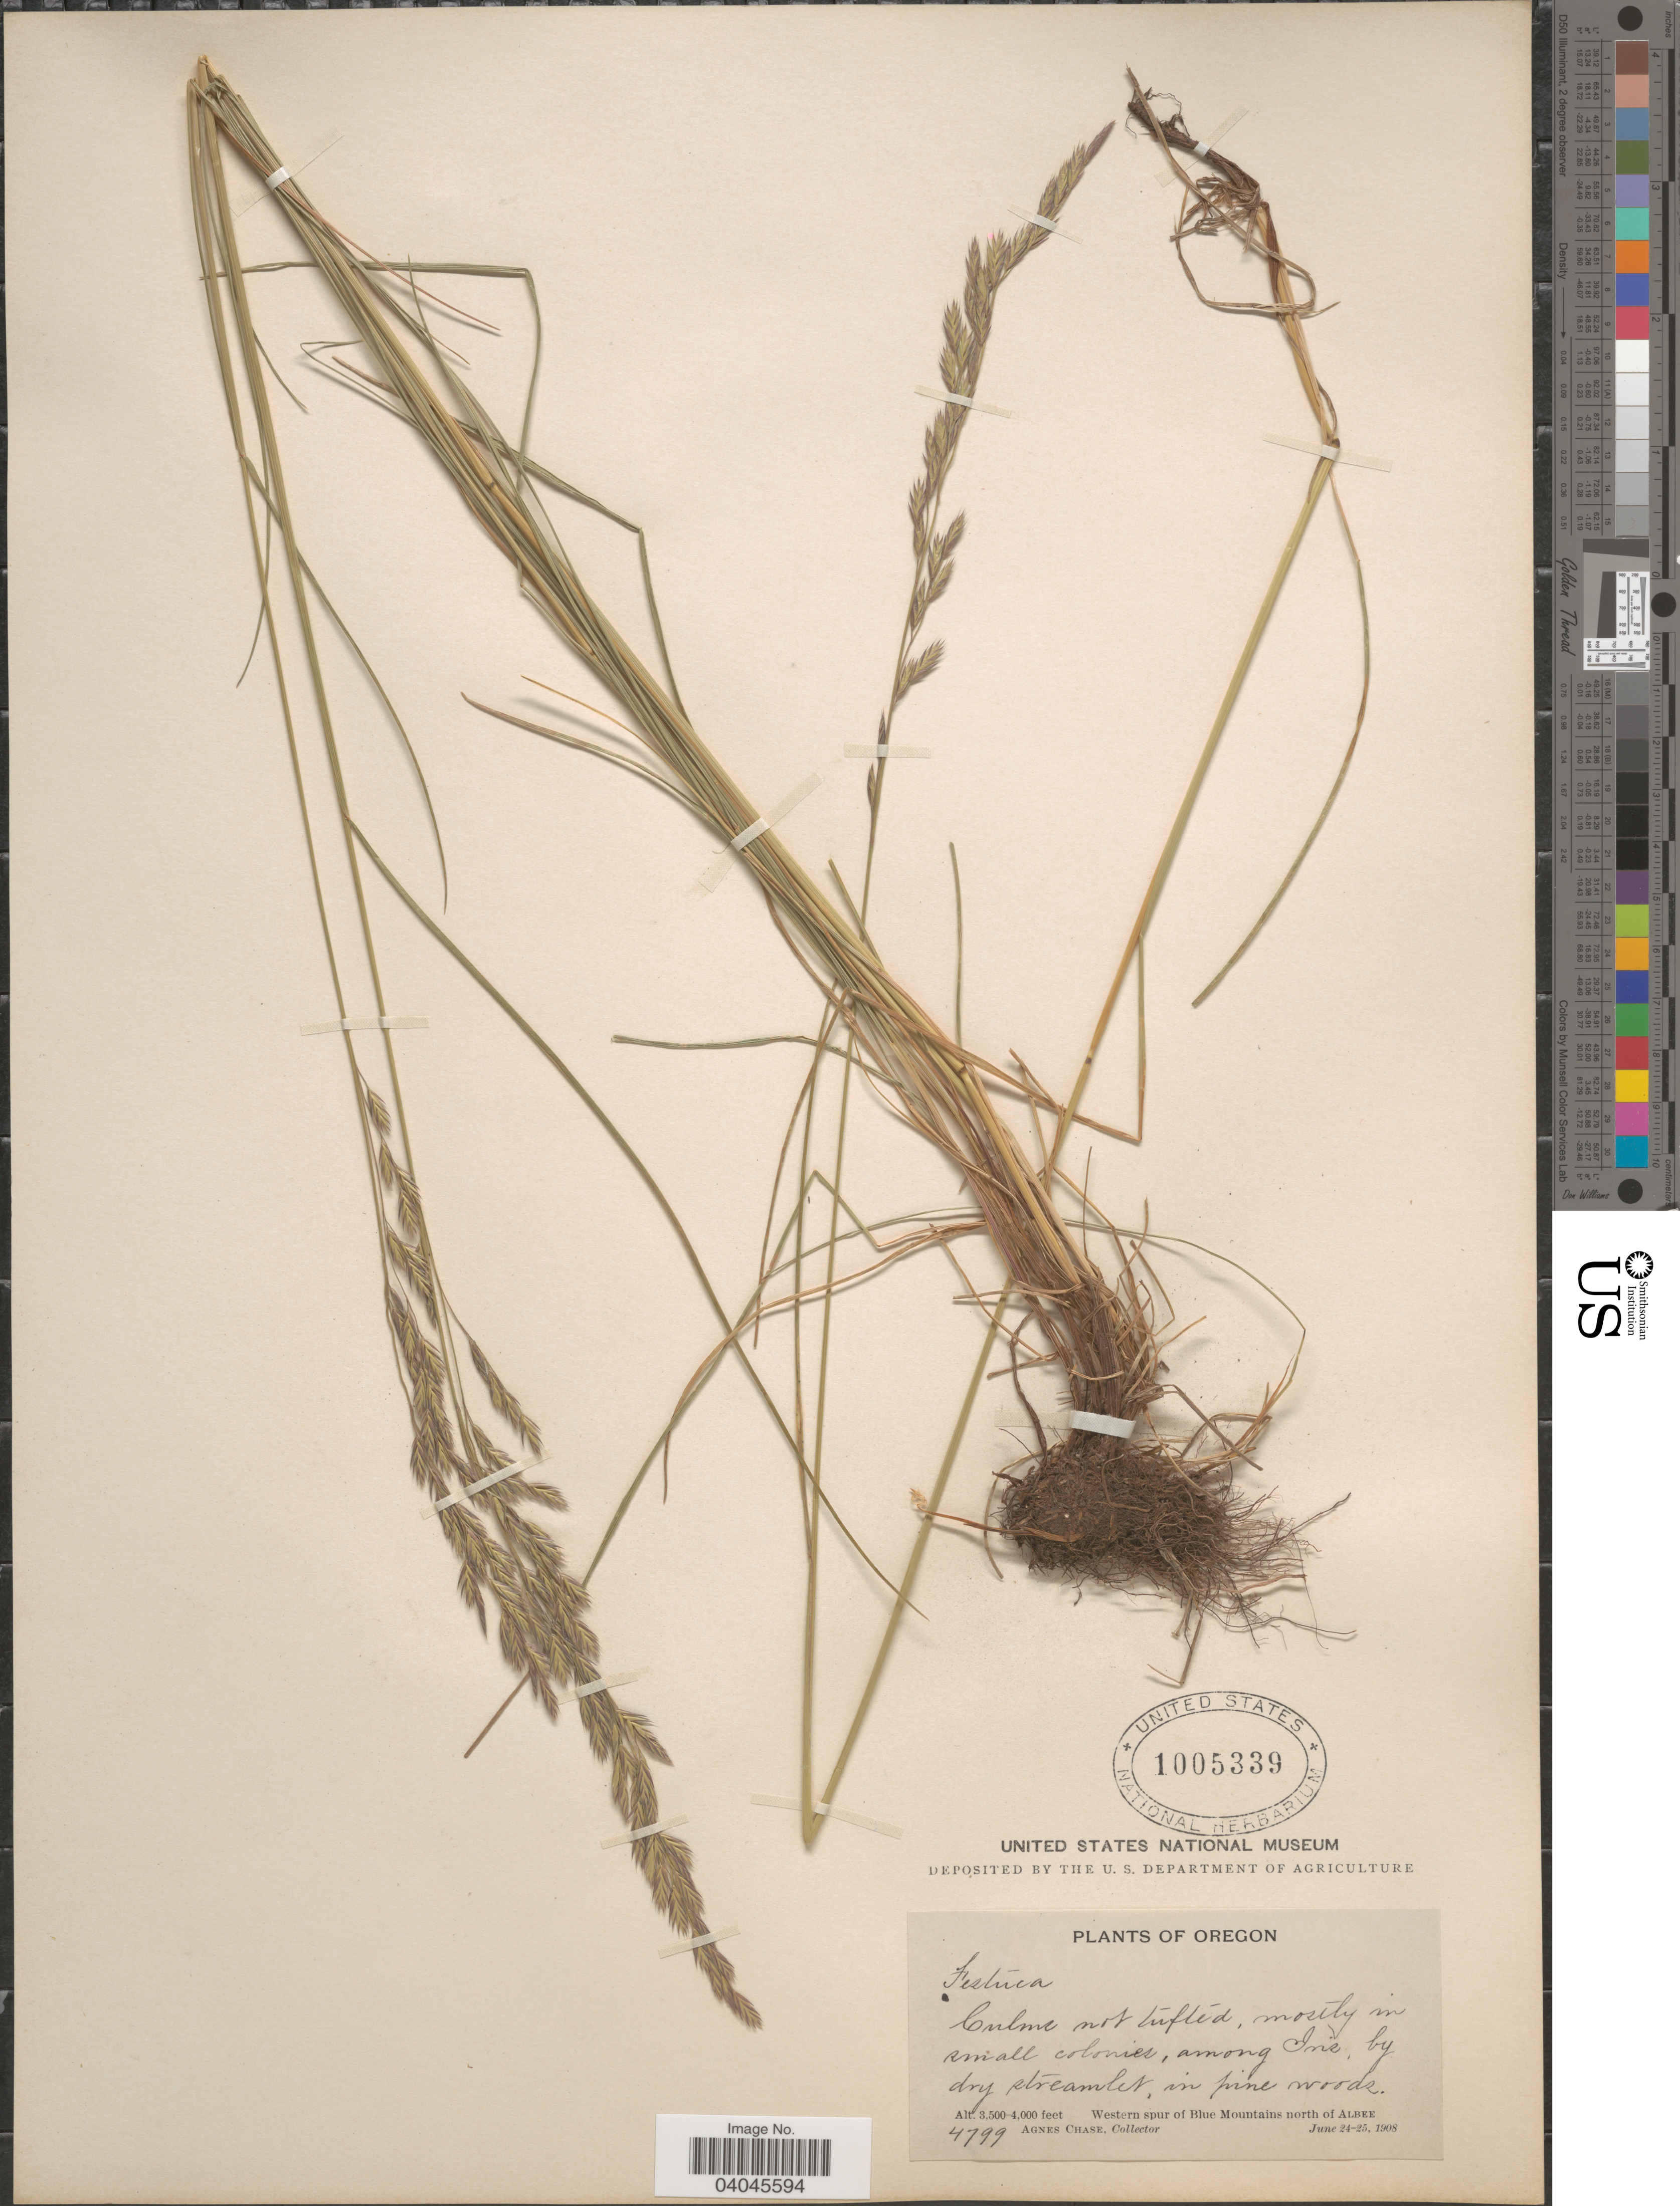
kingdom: Plantae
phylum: Tracheophyta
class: Liliopsida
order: Poales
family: Poaceae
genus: Festuca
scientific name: Festuca rubra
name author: L.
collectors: A. Chase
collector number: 4799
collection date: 1908-06-24/1908-06-25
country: United States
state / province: Oregon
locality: Western Spur of Blue Mountains north of Albee.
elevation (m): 1067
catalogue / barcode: US 1005339